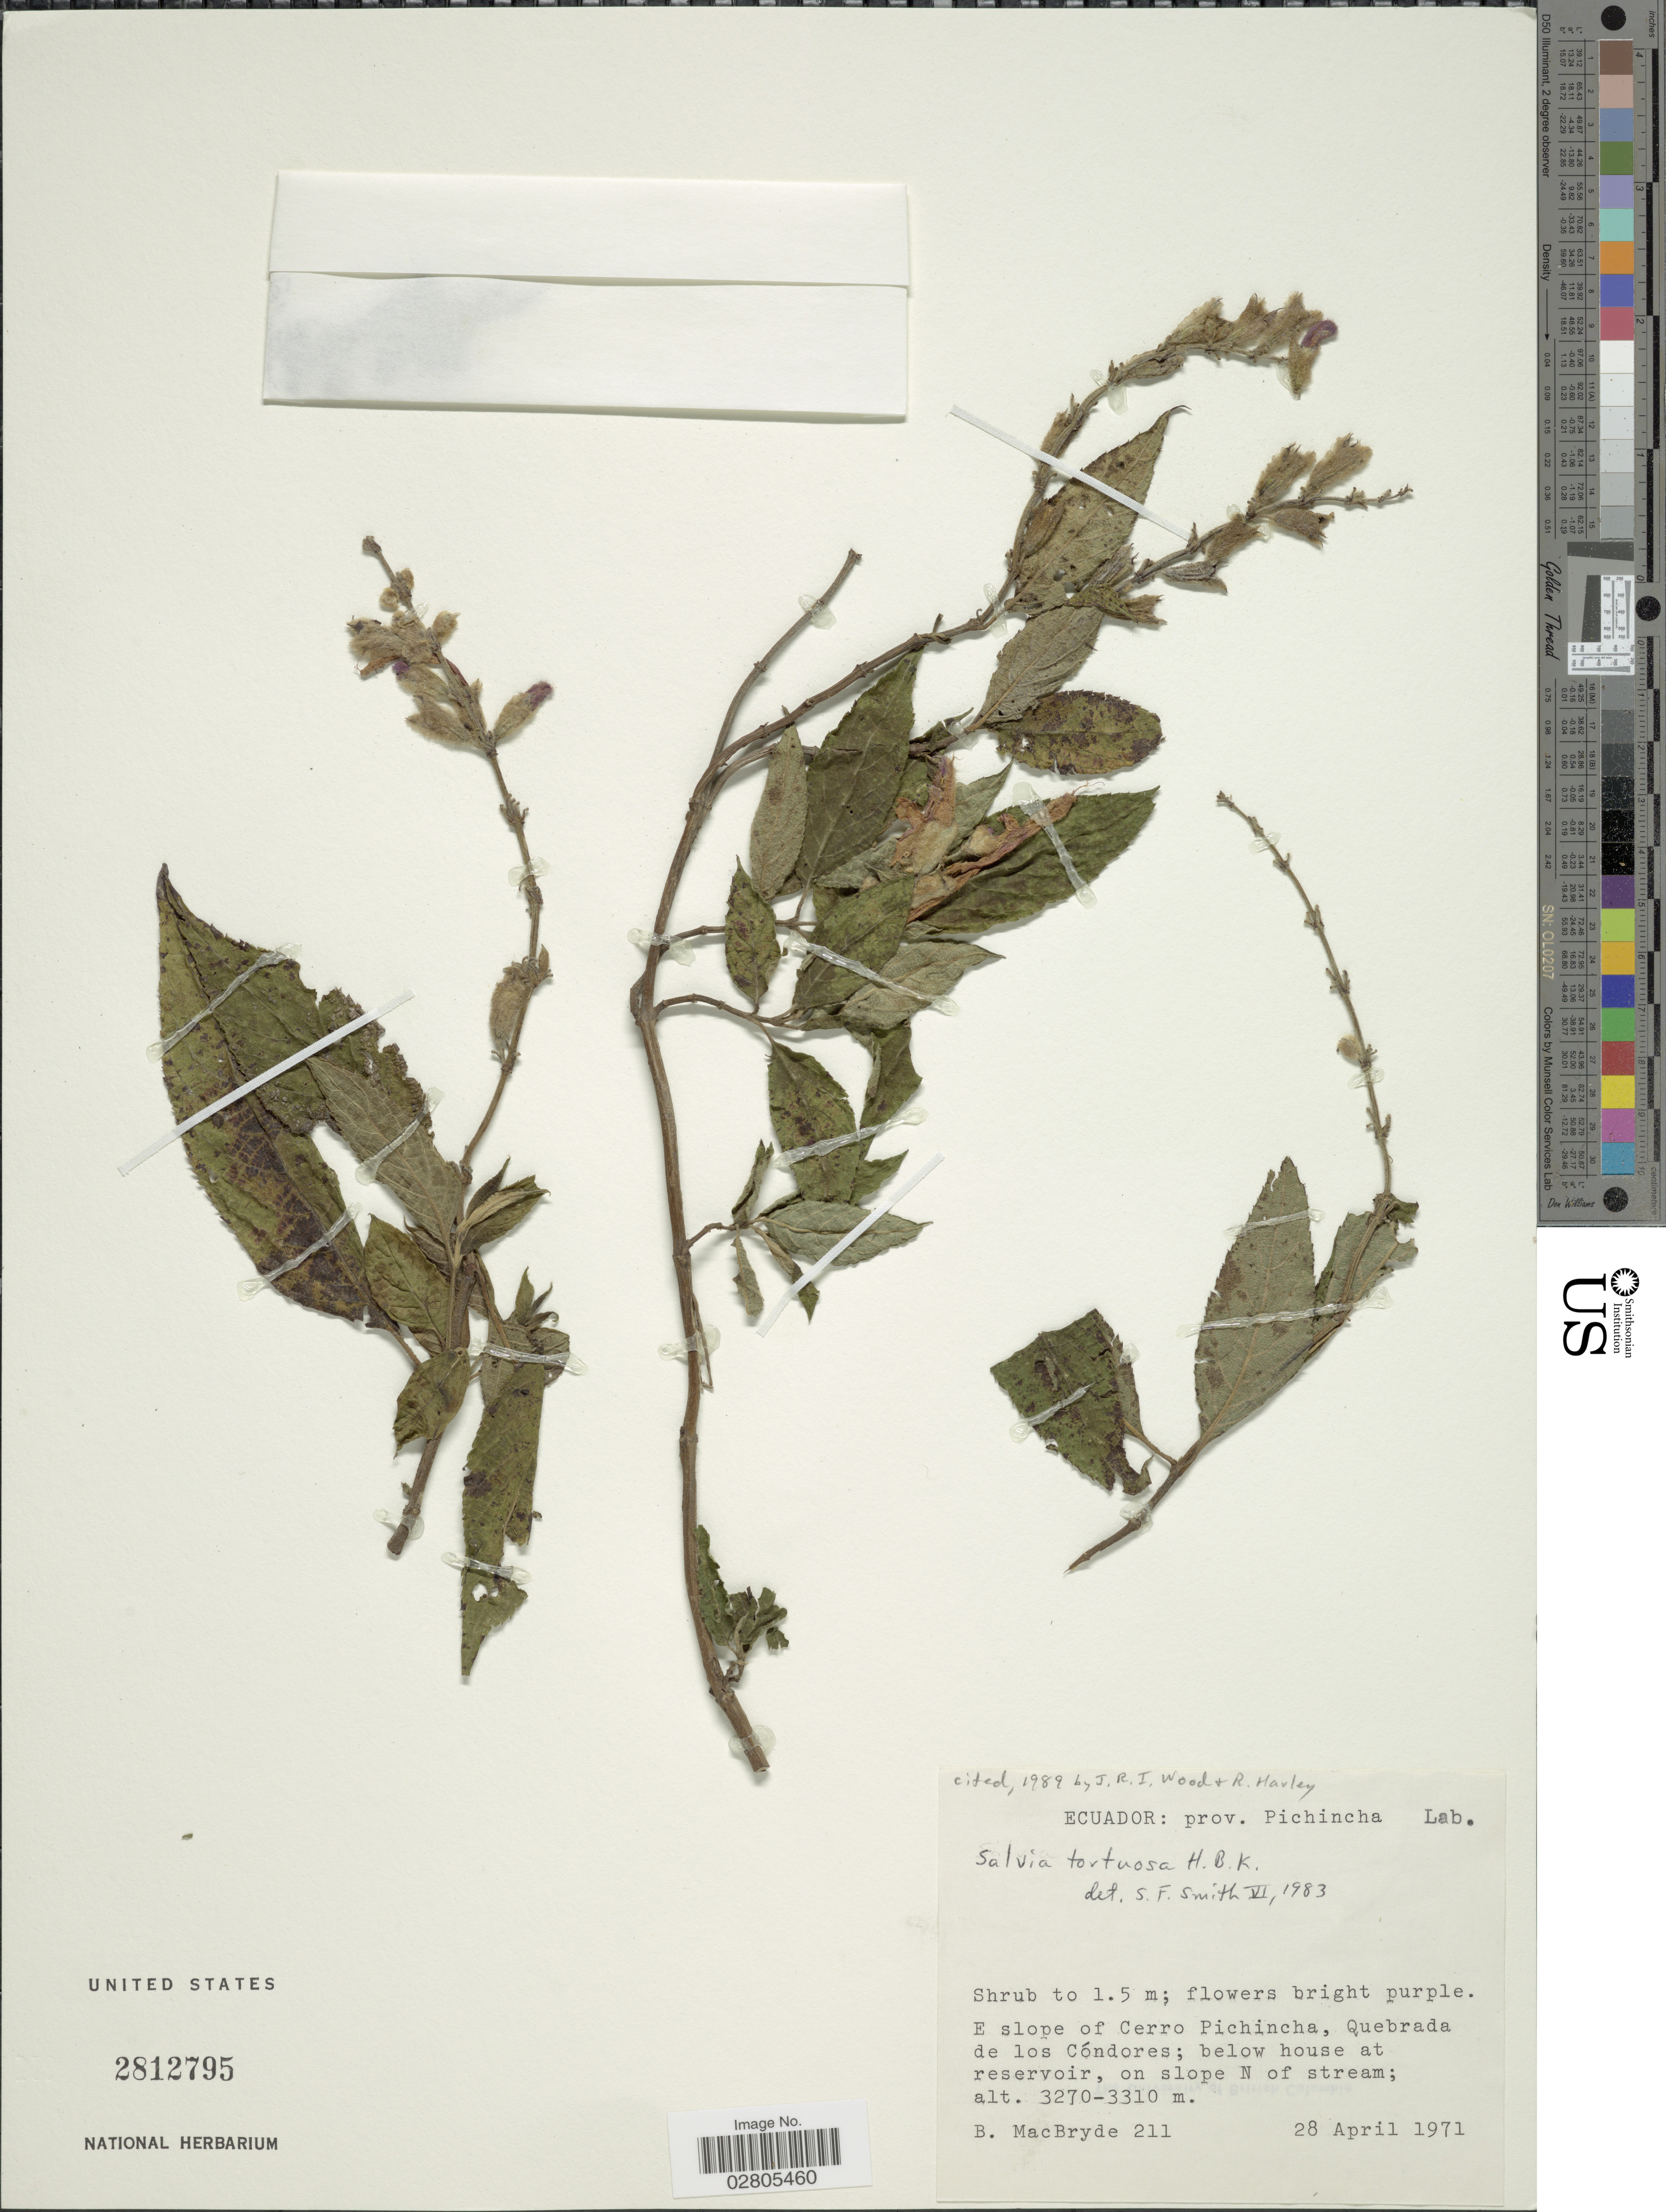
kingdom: Plantae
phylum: Tracheophyta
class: Magnoliopsida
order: Lamiales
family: Lamiaceae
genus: Salvia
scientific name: Salvia tortuosa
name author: Kunth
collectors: B. MacBryde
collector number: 211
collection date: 1971-04-28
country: Ecuador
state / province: Pichincha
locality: Prov. Pichincha. E slope of Cerro Pichincha, Quebrada de los Cóndores; below house at reservoir, on slope N of stream.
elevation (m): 3270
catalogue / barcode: US 2812795